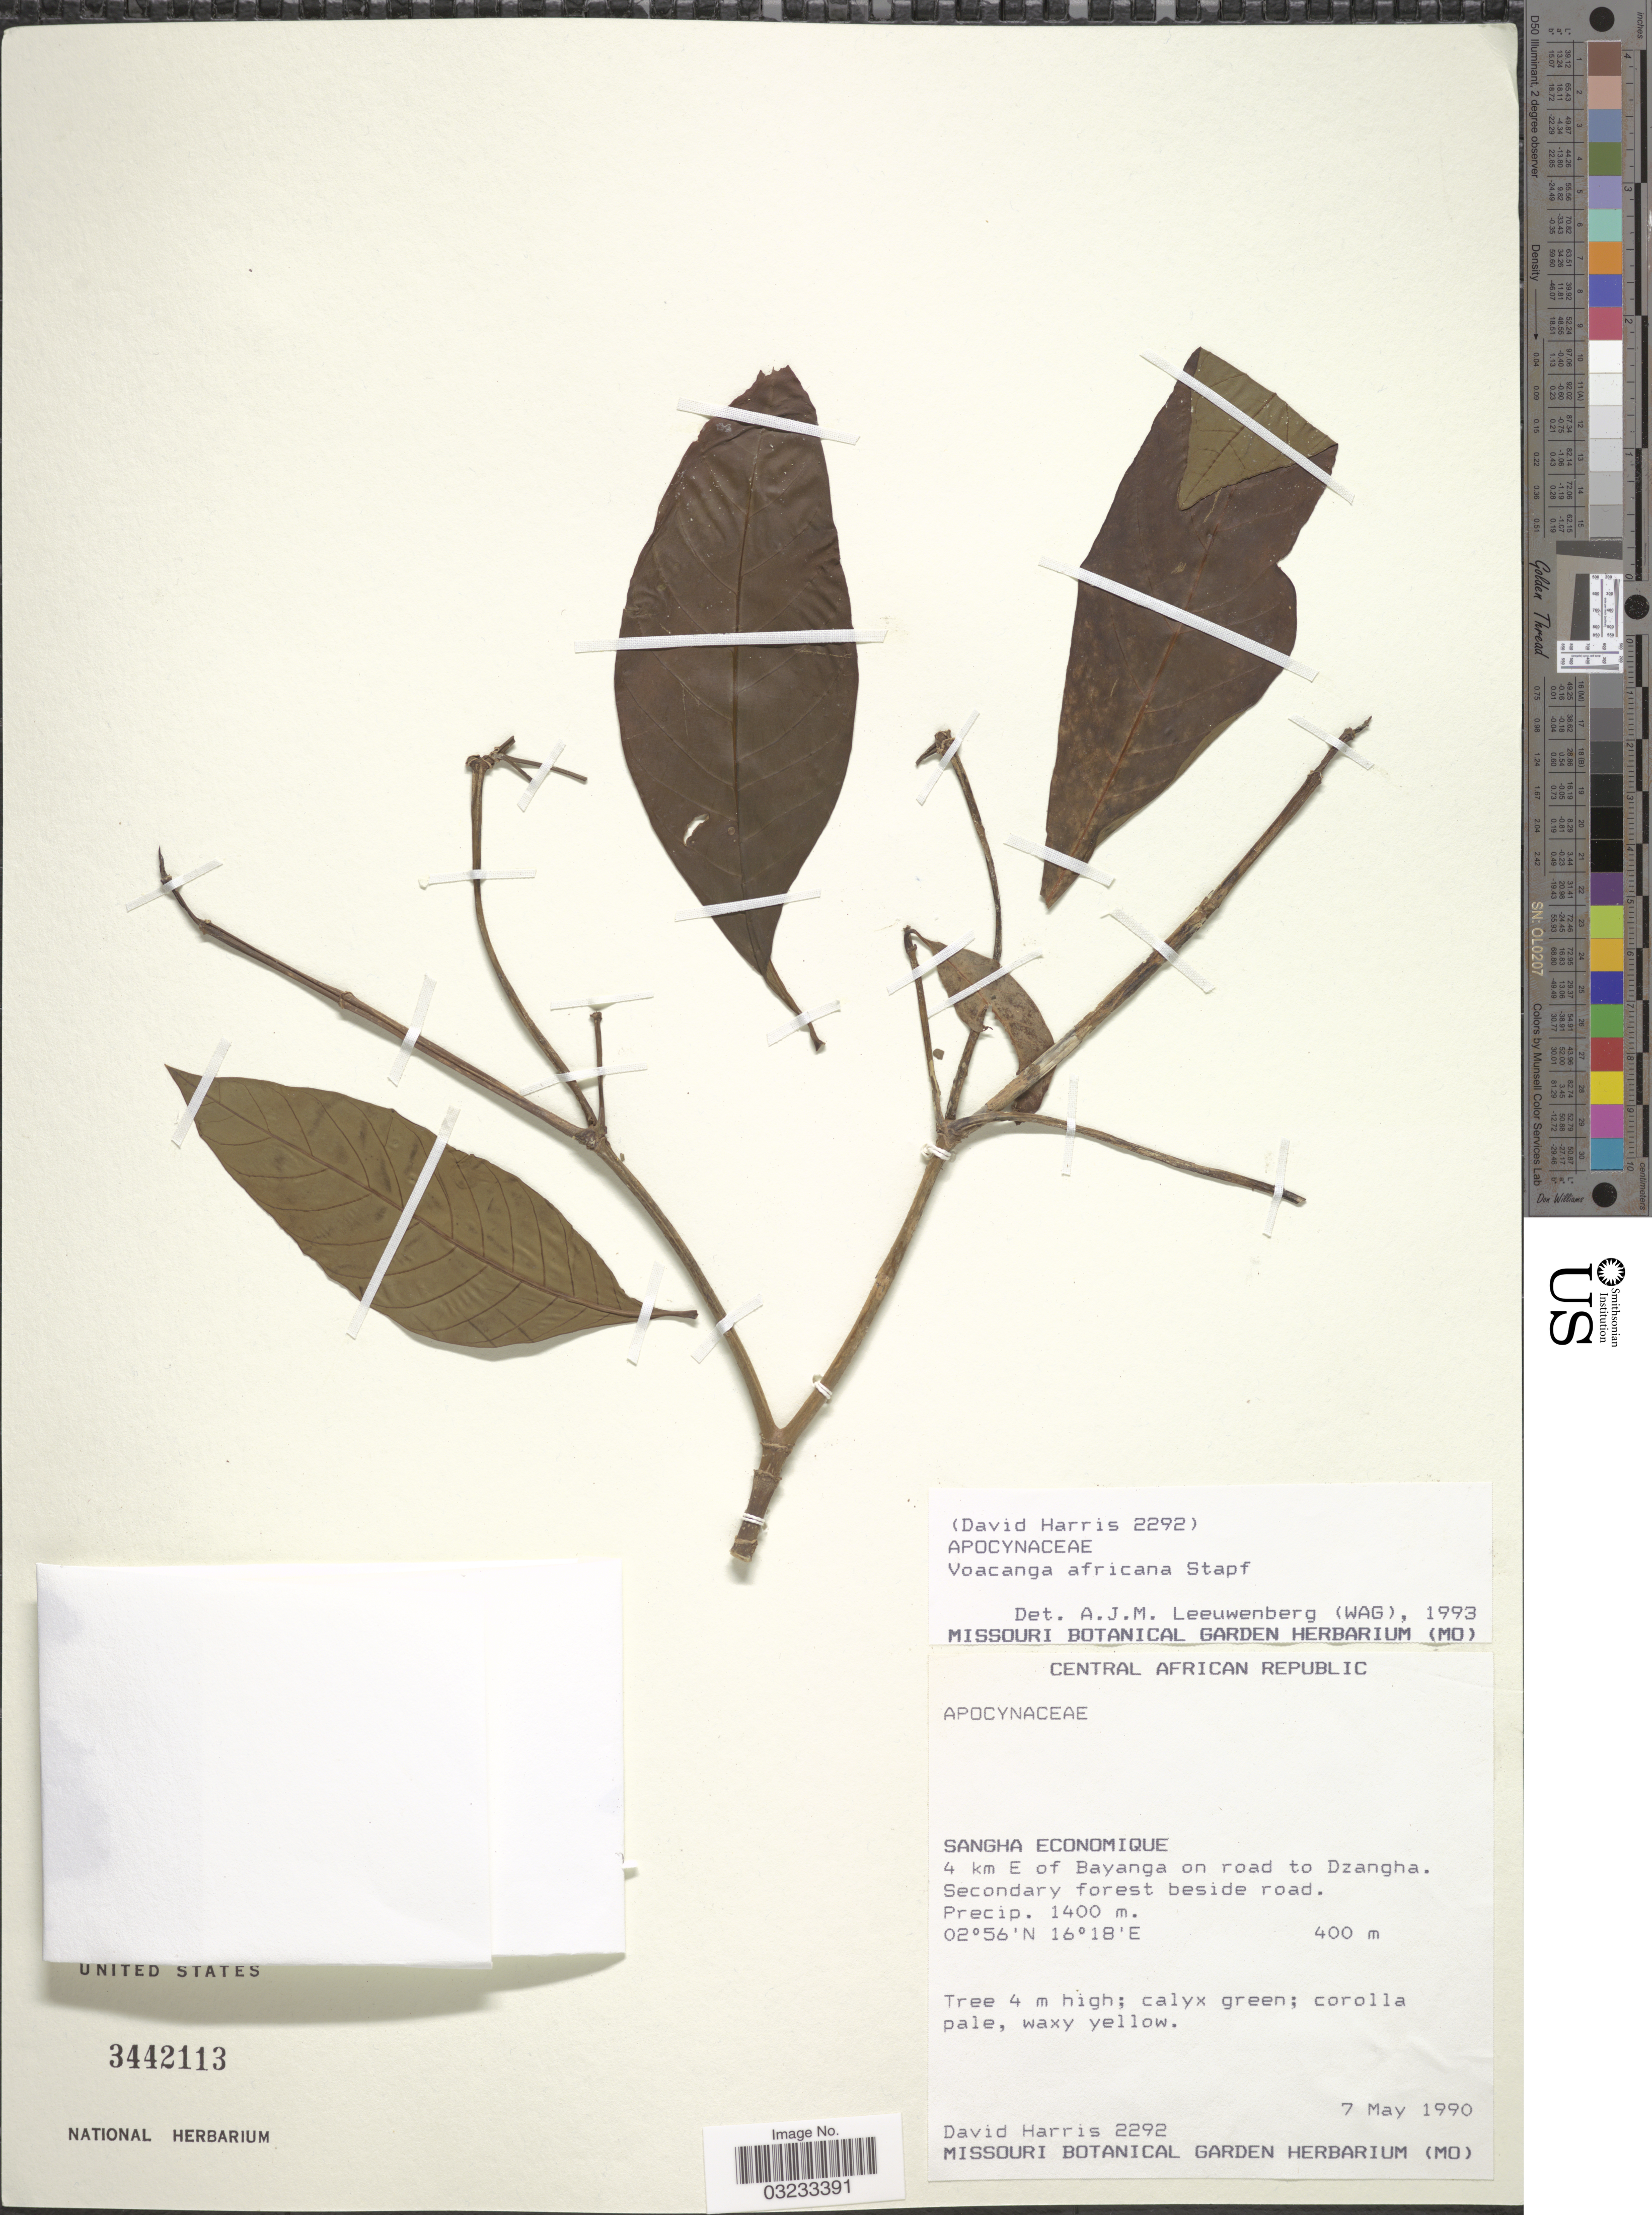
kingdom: Plantae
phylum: Tracheophyta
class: Magnoliopsida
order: Gentianales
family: Apocynaceae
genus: Voacanga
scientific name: Voacanga africana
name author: Stapf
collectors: D. J. Harris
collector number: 2292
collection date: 1990-05-07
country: Central African Republic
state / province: Sangha-Mbaere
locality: Sangha Ecocomique, 4 km E of Bayanga on road to Dzangha.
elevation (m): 400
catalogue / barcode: US 3442113